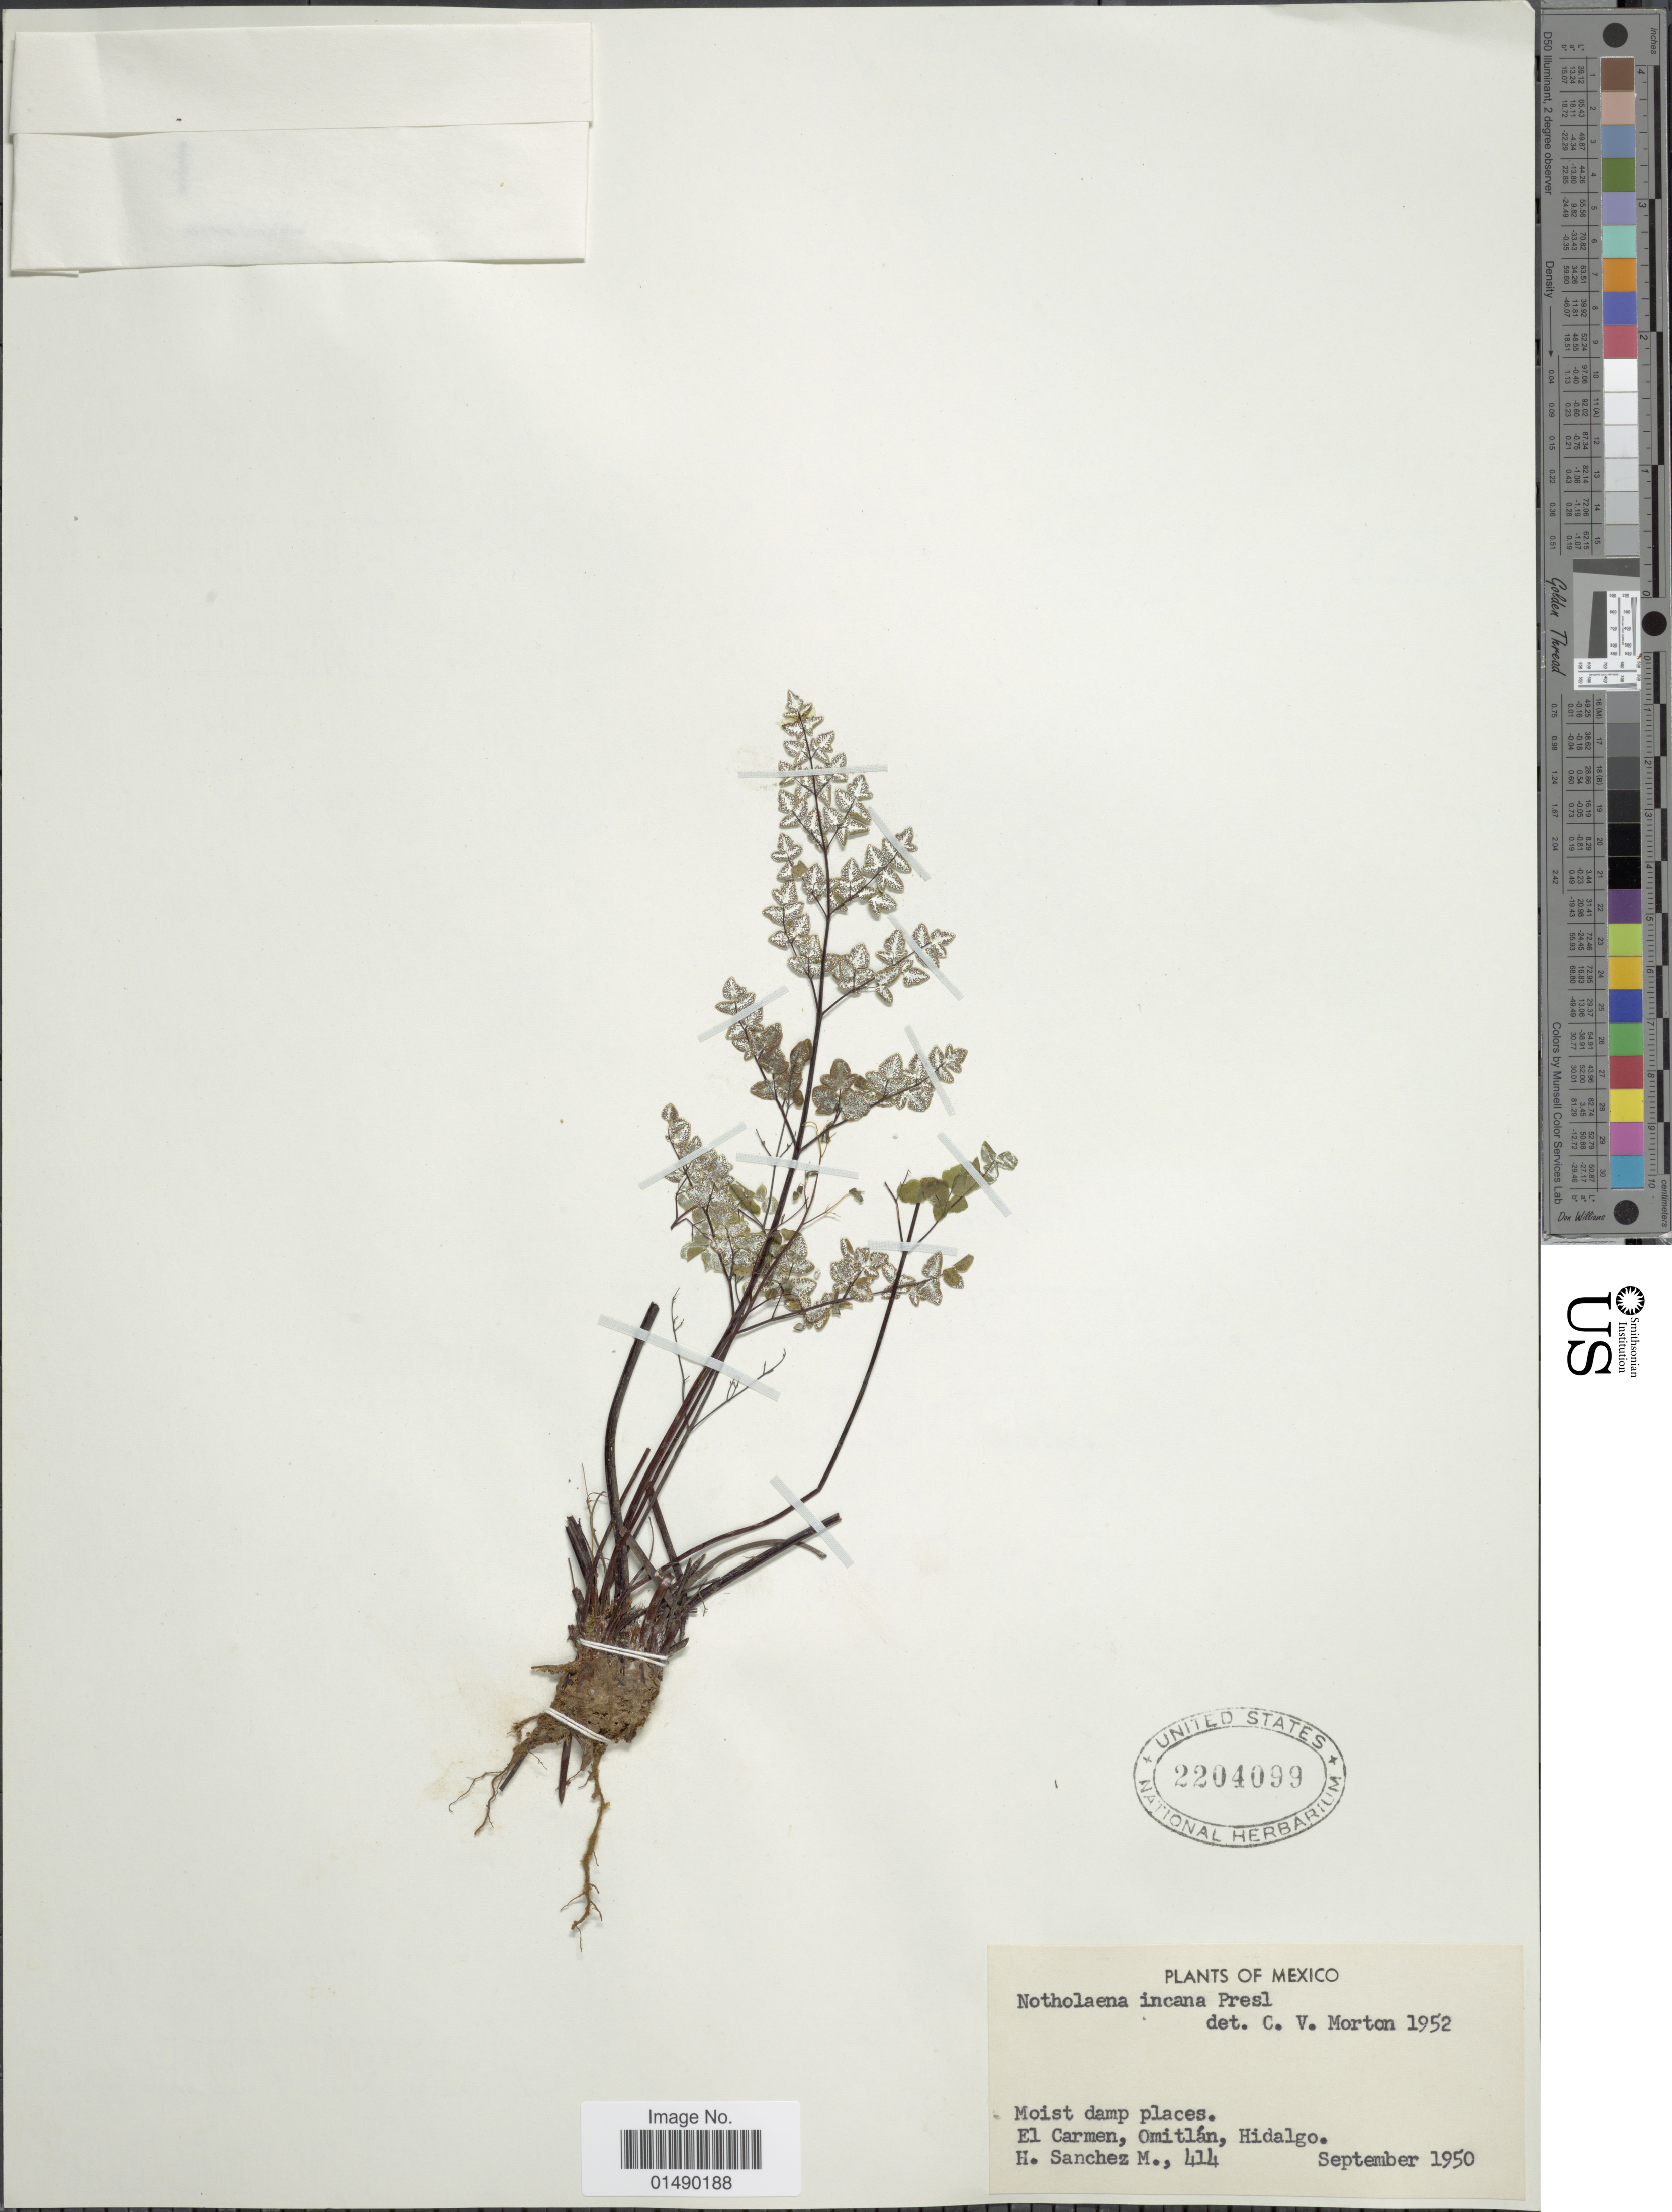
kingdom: Plantae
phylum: Tracheophyta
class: Polypodiopsida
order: Polypodiales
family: Pteridaceae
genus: Argyrochosma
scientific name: Argyrochosma incana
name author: (C. Presl) Windham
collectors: H. Sánchez-Mejorada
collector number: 414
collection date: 1950-09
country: Mexico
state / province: Hidalgo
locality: Mexico, El Carmen, Omitlan.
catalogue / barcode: US 2204099